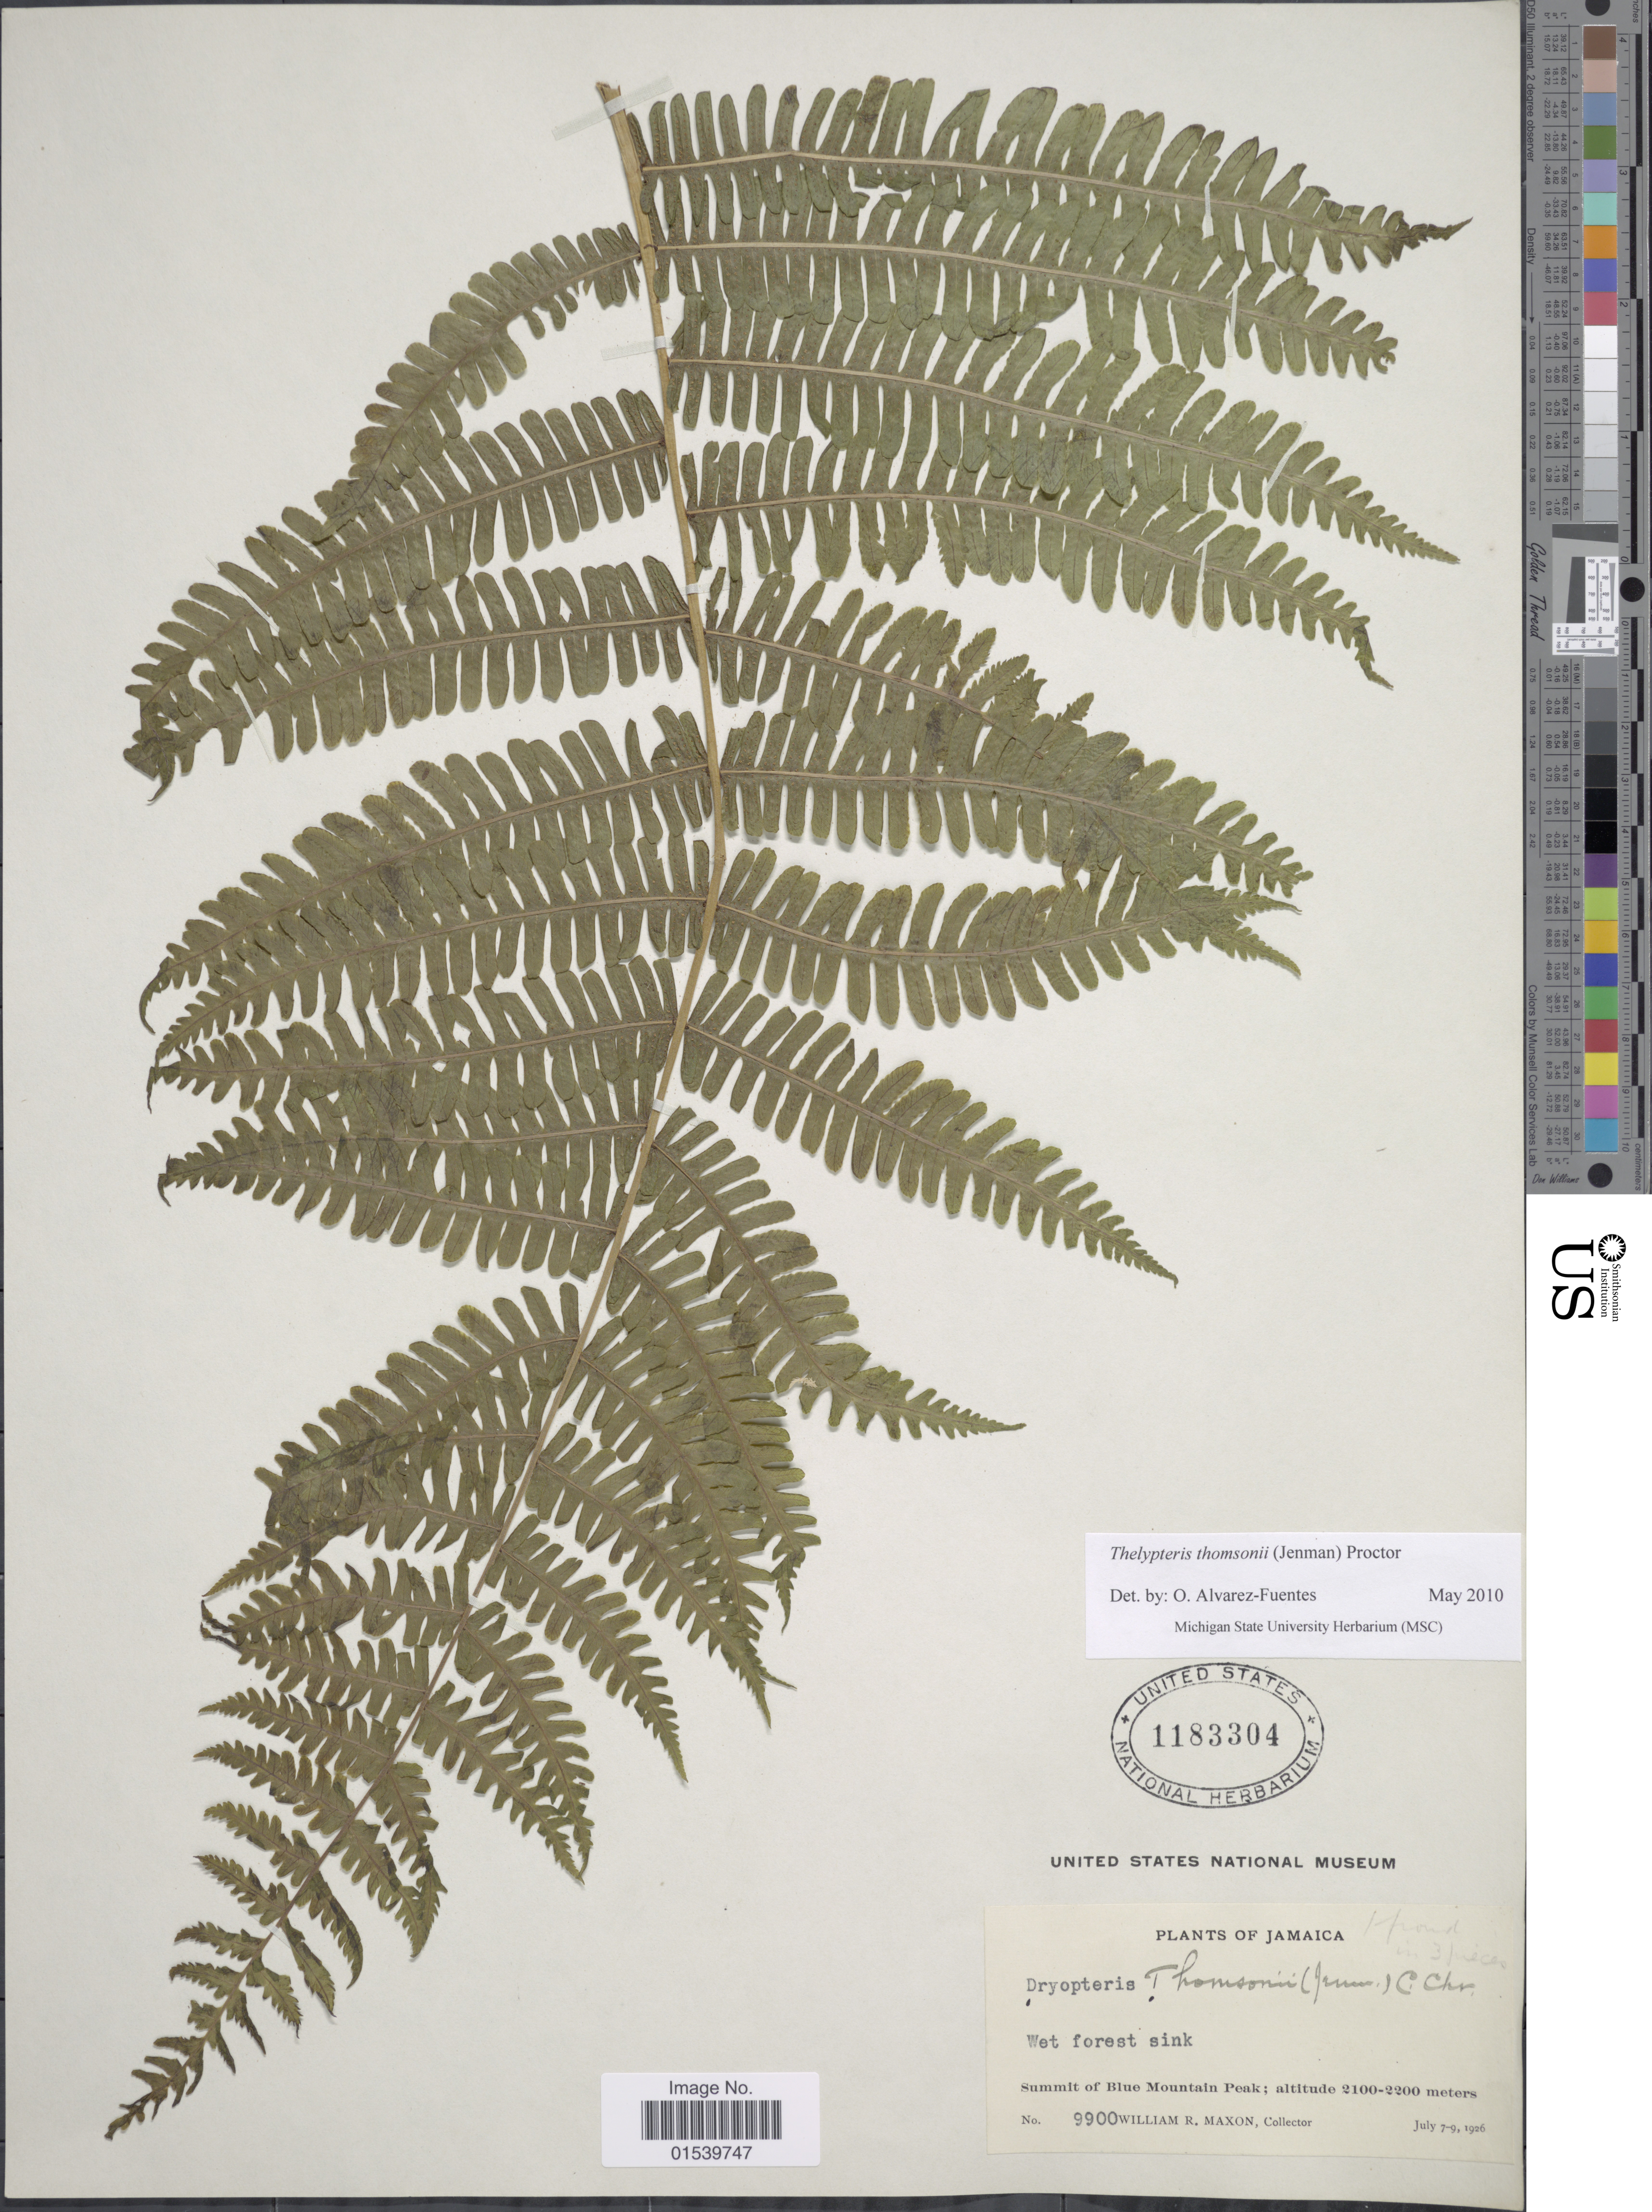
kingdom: Plantae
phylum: Tracheophyta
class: Polypodiopsida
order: Polypodiales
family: Thelypteridaceae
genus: Amauropelta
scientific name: Amauropelta thomsonii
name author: (Jenman) Pic. Serm.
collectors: W. R. Maxon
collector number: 9900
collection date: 1926-07-07/1926-07-09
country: Jamaica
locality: Wet forest sink, Summit of Blue Mountain Peak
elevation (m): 2100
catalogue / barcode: US 1183304